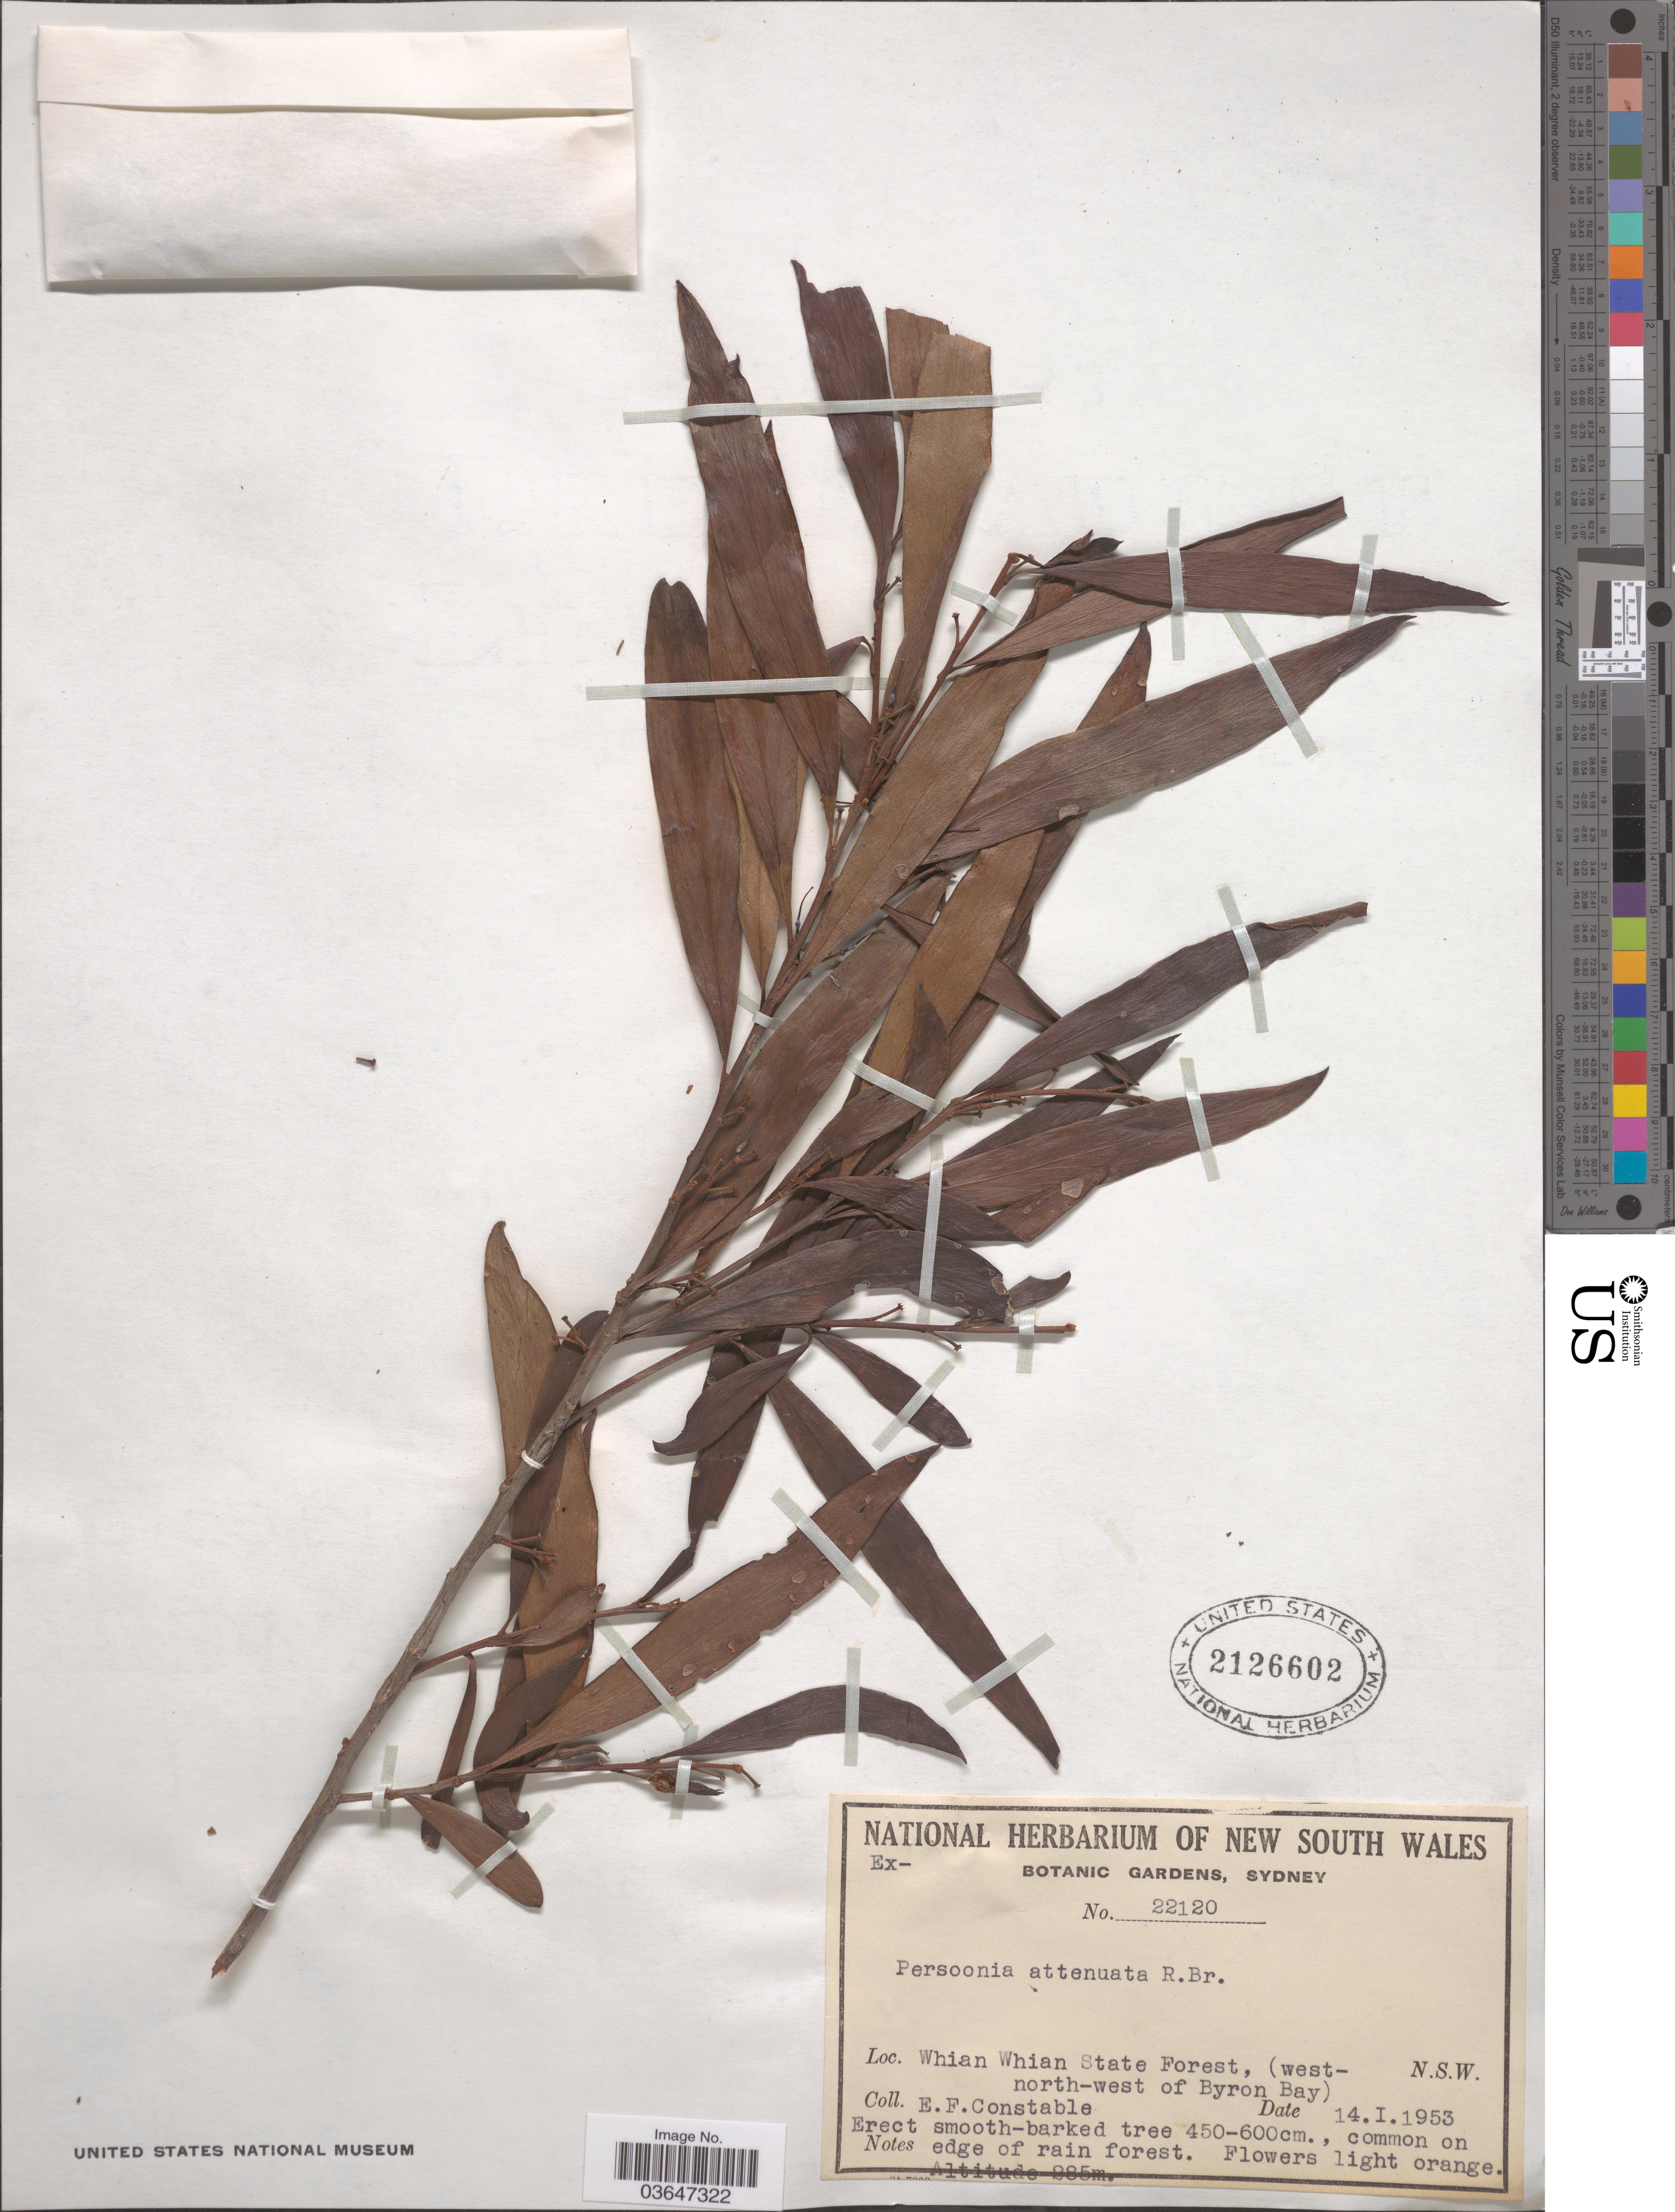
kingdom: Plantae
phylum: Tracheophyta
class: Magnoliopsida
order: Proteales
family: Proteaceae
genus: Persoonia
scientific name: Persoonia attenuata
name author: R. Br.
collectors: E. F. Constable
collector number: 22120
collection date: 1953-01-14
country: Australia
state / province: New South Wales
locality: Whian Whian State Forest, (west-north-west of Byron Bay).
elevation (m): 285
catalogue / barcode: US 2126602